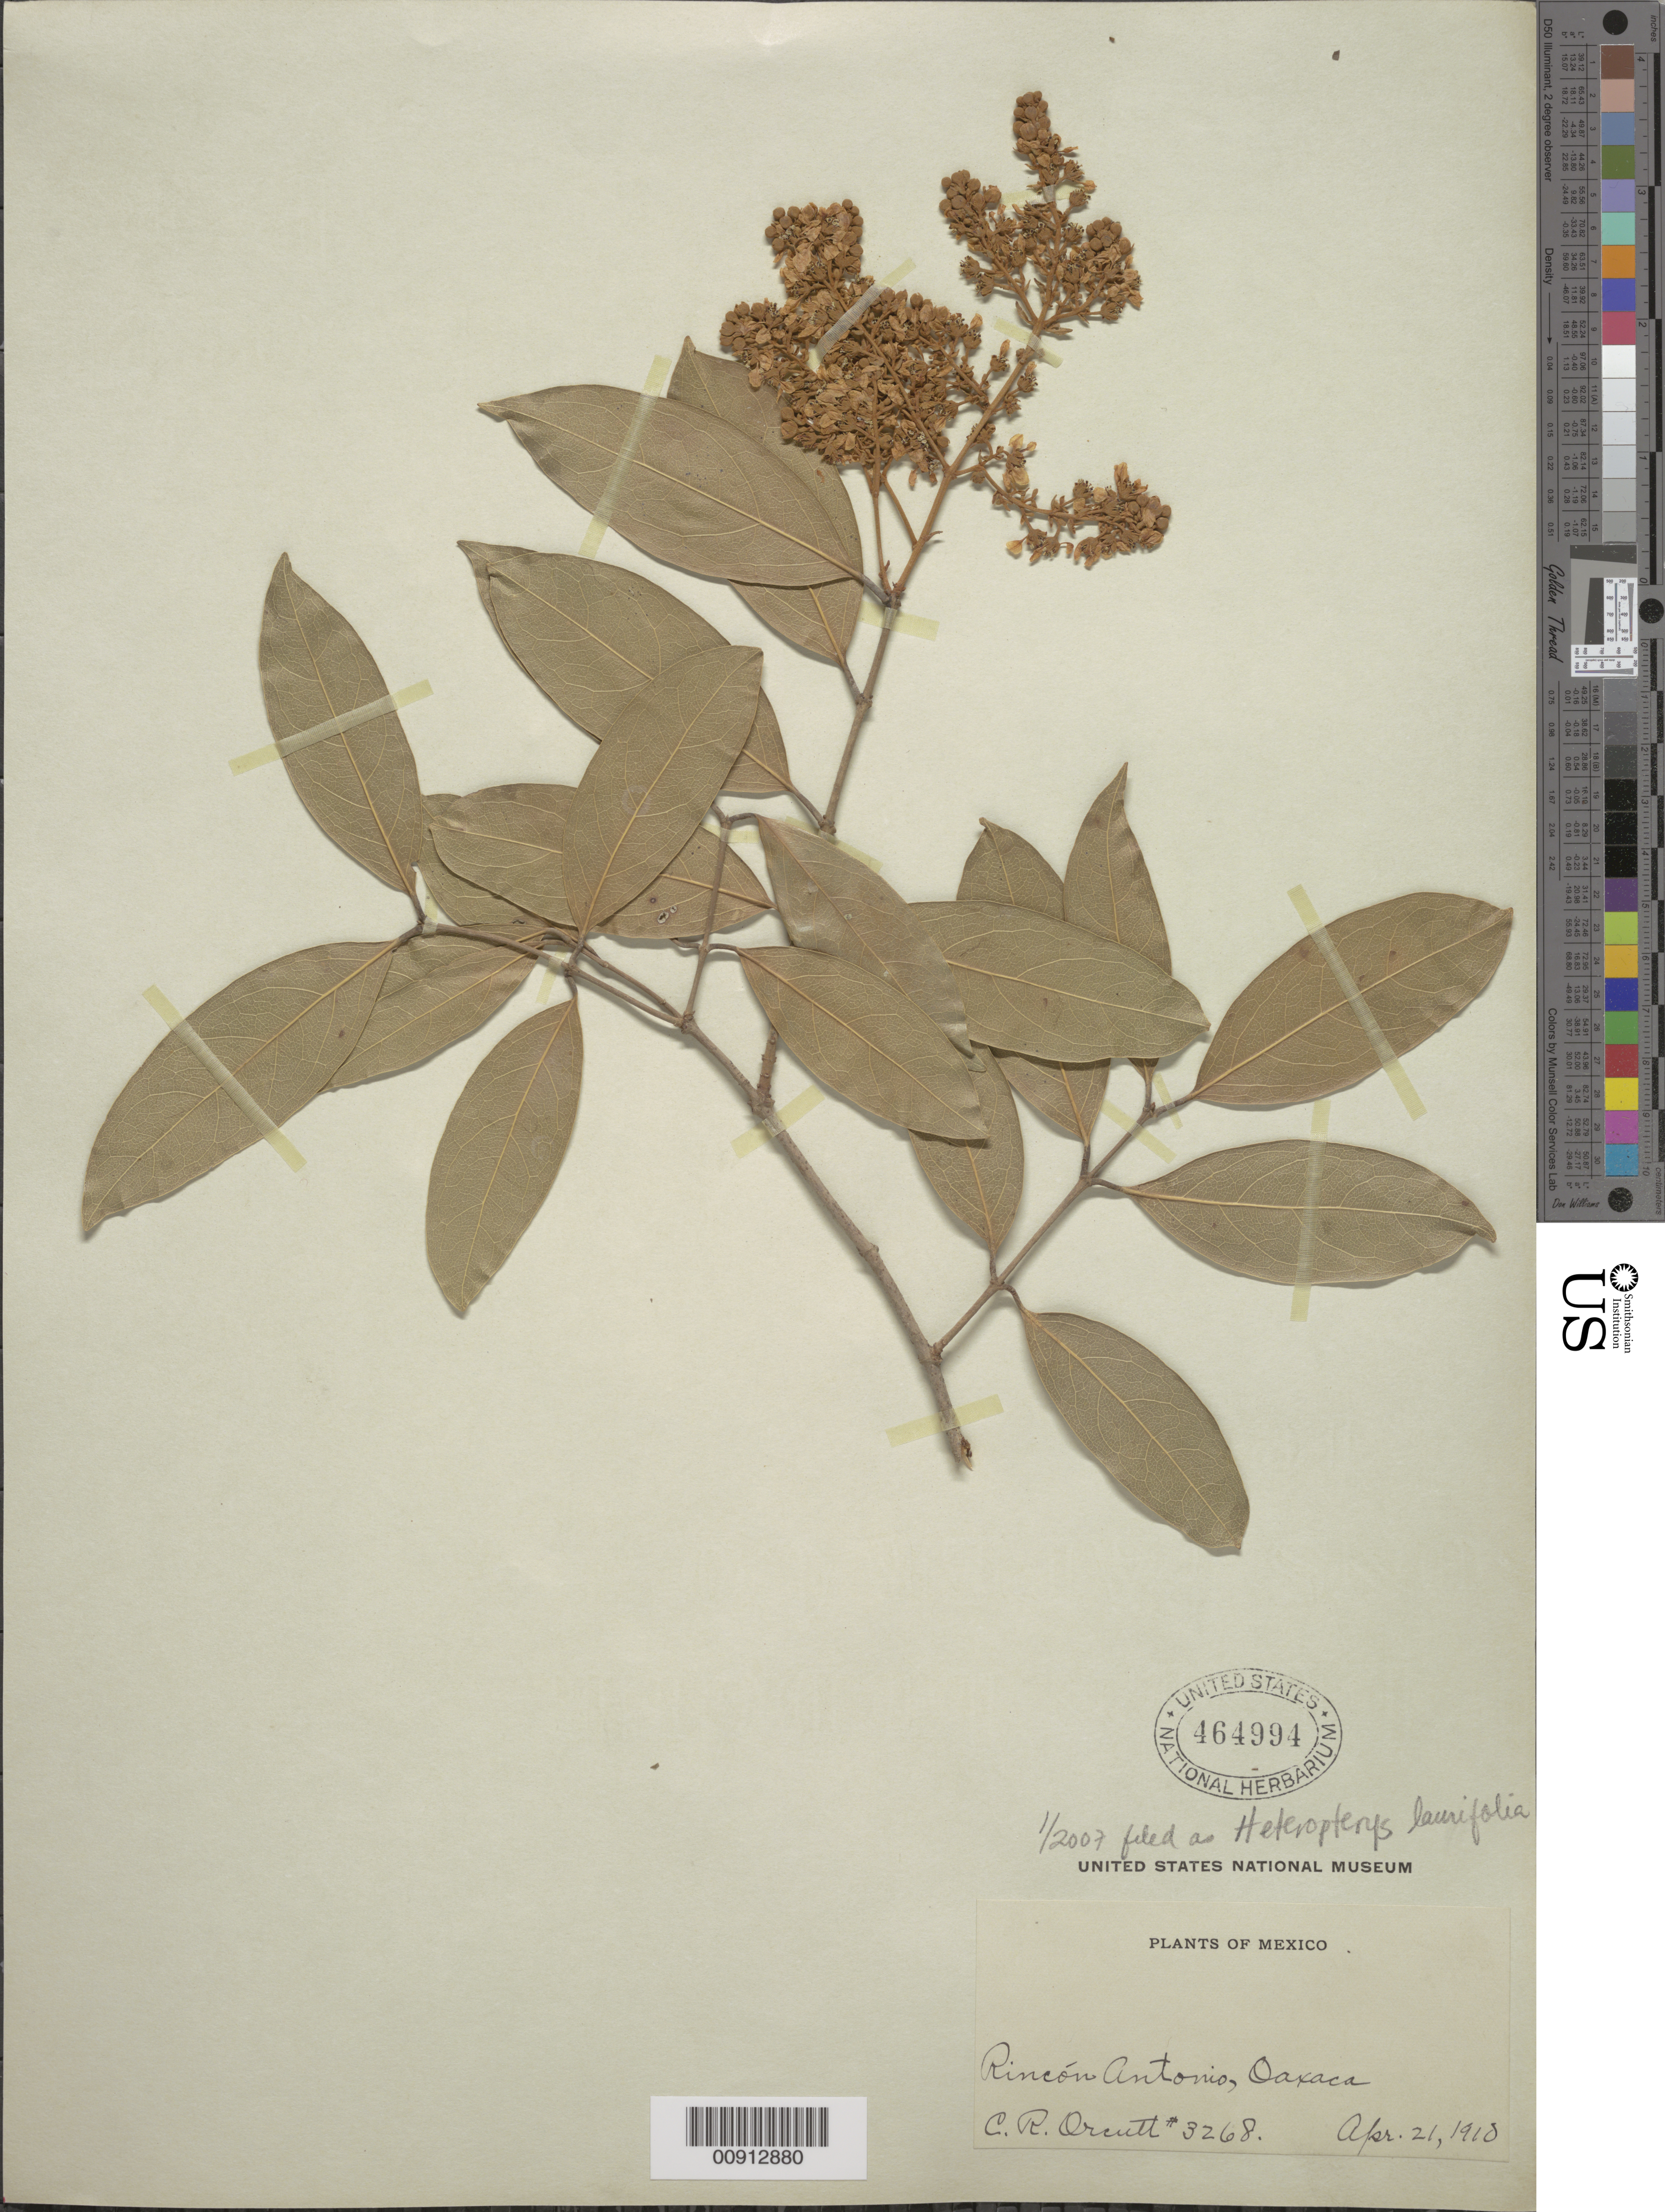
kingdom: Plantae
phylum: Tracheophyta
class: Magnoliopsida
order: Malpighiales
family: Malpighiaceae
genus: Heteropterys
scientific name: Heteropterys laurifolia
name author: (L.) A. Juss.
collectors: C. R. Orcutt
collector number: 3268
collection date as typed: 21 Apr 1910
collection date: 1910-04-21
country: Mexico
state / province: Oaxaca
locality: Rincón Antonio, Oaxaca.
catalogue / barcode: US 464994